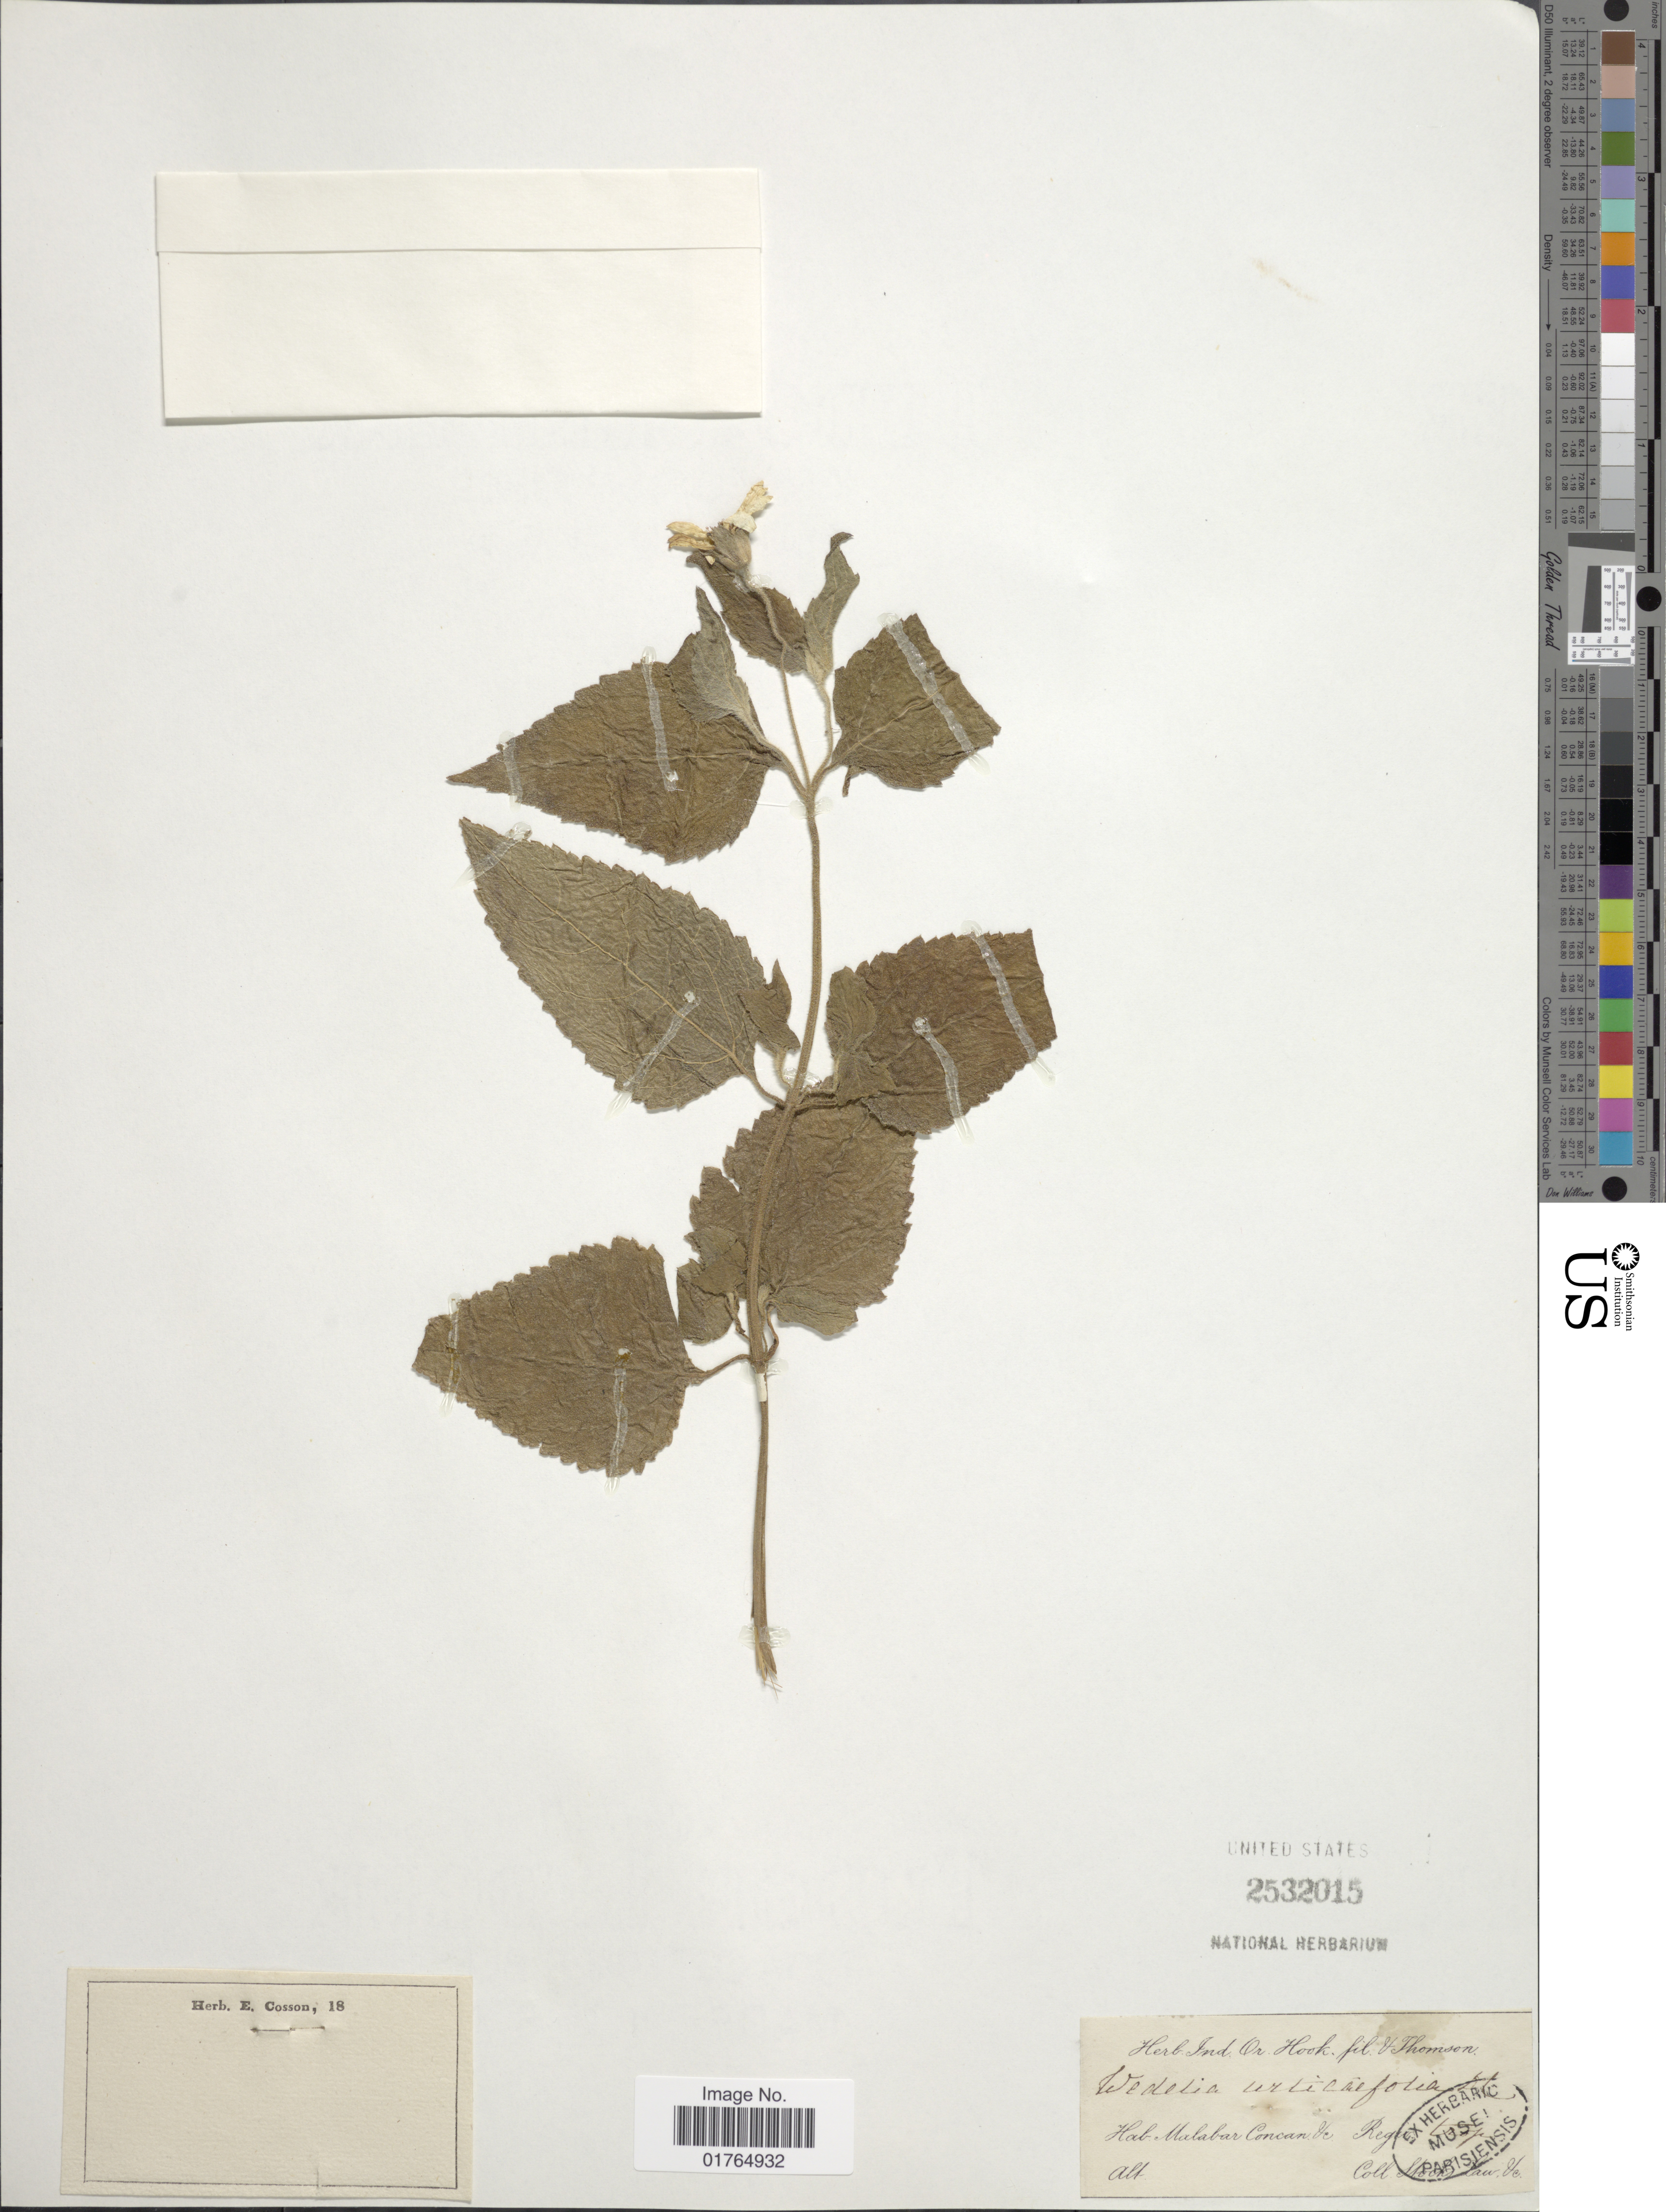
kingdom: Plantae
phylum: Tracheophyta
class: Magnoliopsida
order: Asterales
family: Asteraceae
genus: Wedelia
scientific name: Wedelia urticifolia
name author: DC.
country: India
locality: Malabar Concan &c.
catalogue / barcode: US 2532015